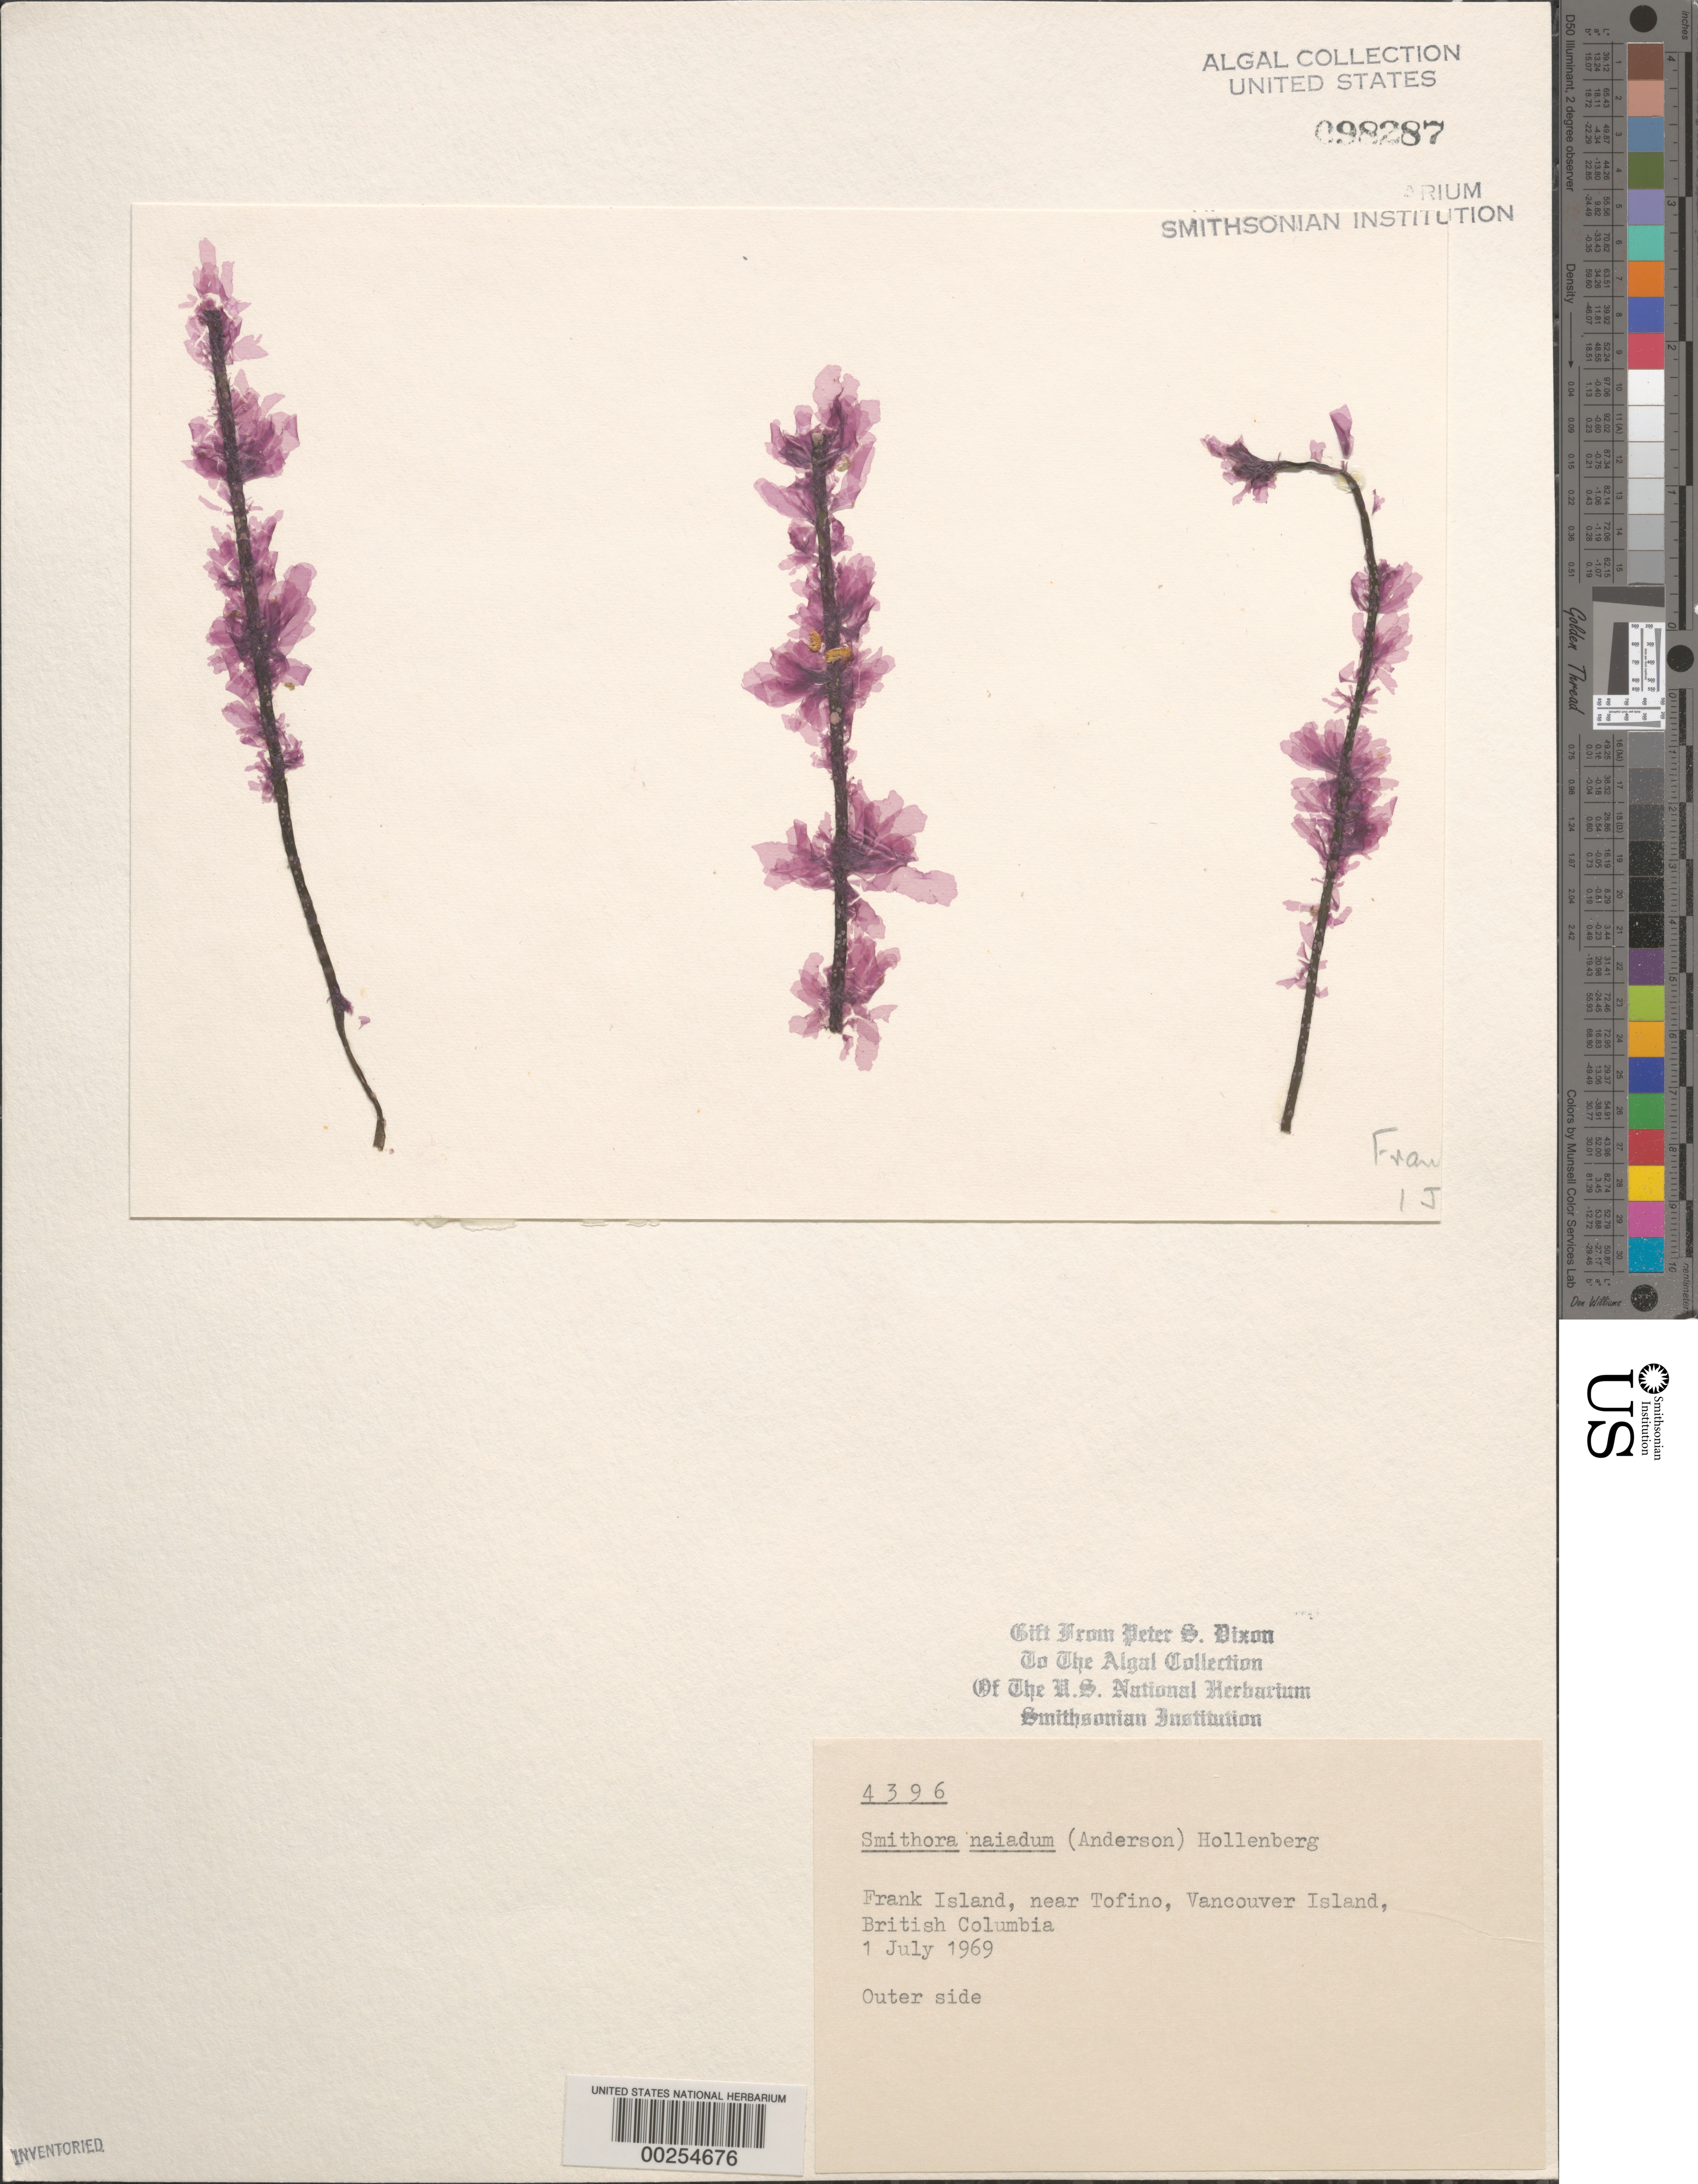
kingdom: Plantae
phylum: Rhodophyta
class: Compsopogonophyceae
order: Erythropeltidales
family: Erythrotrichiaceae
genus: Smithora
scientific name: Smithora naiadum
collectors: P. S. Dixon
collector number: PSD 4396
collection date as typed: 01 Jul 1969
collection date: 1969-07-01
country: Canada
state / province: British Columbia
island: Frank Island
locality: Near Tofino, Vancouver Island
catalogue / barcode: US 98287